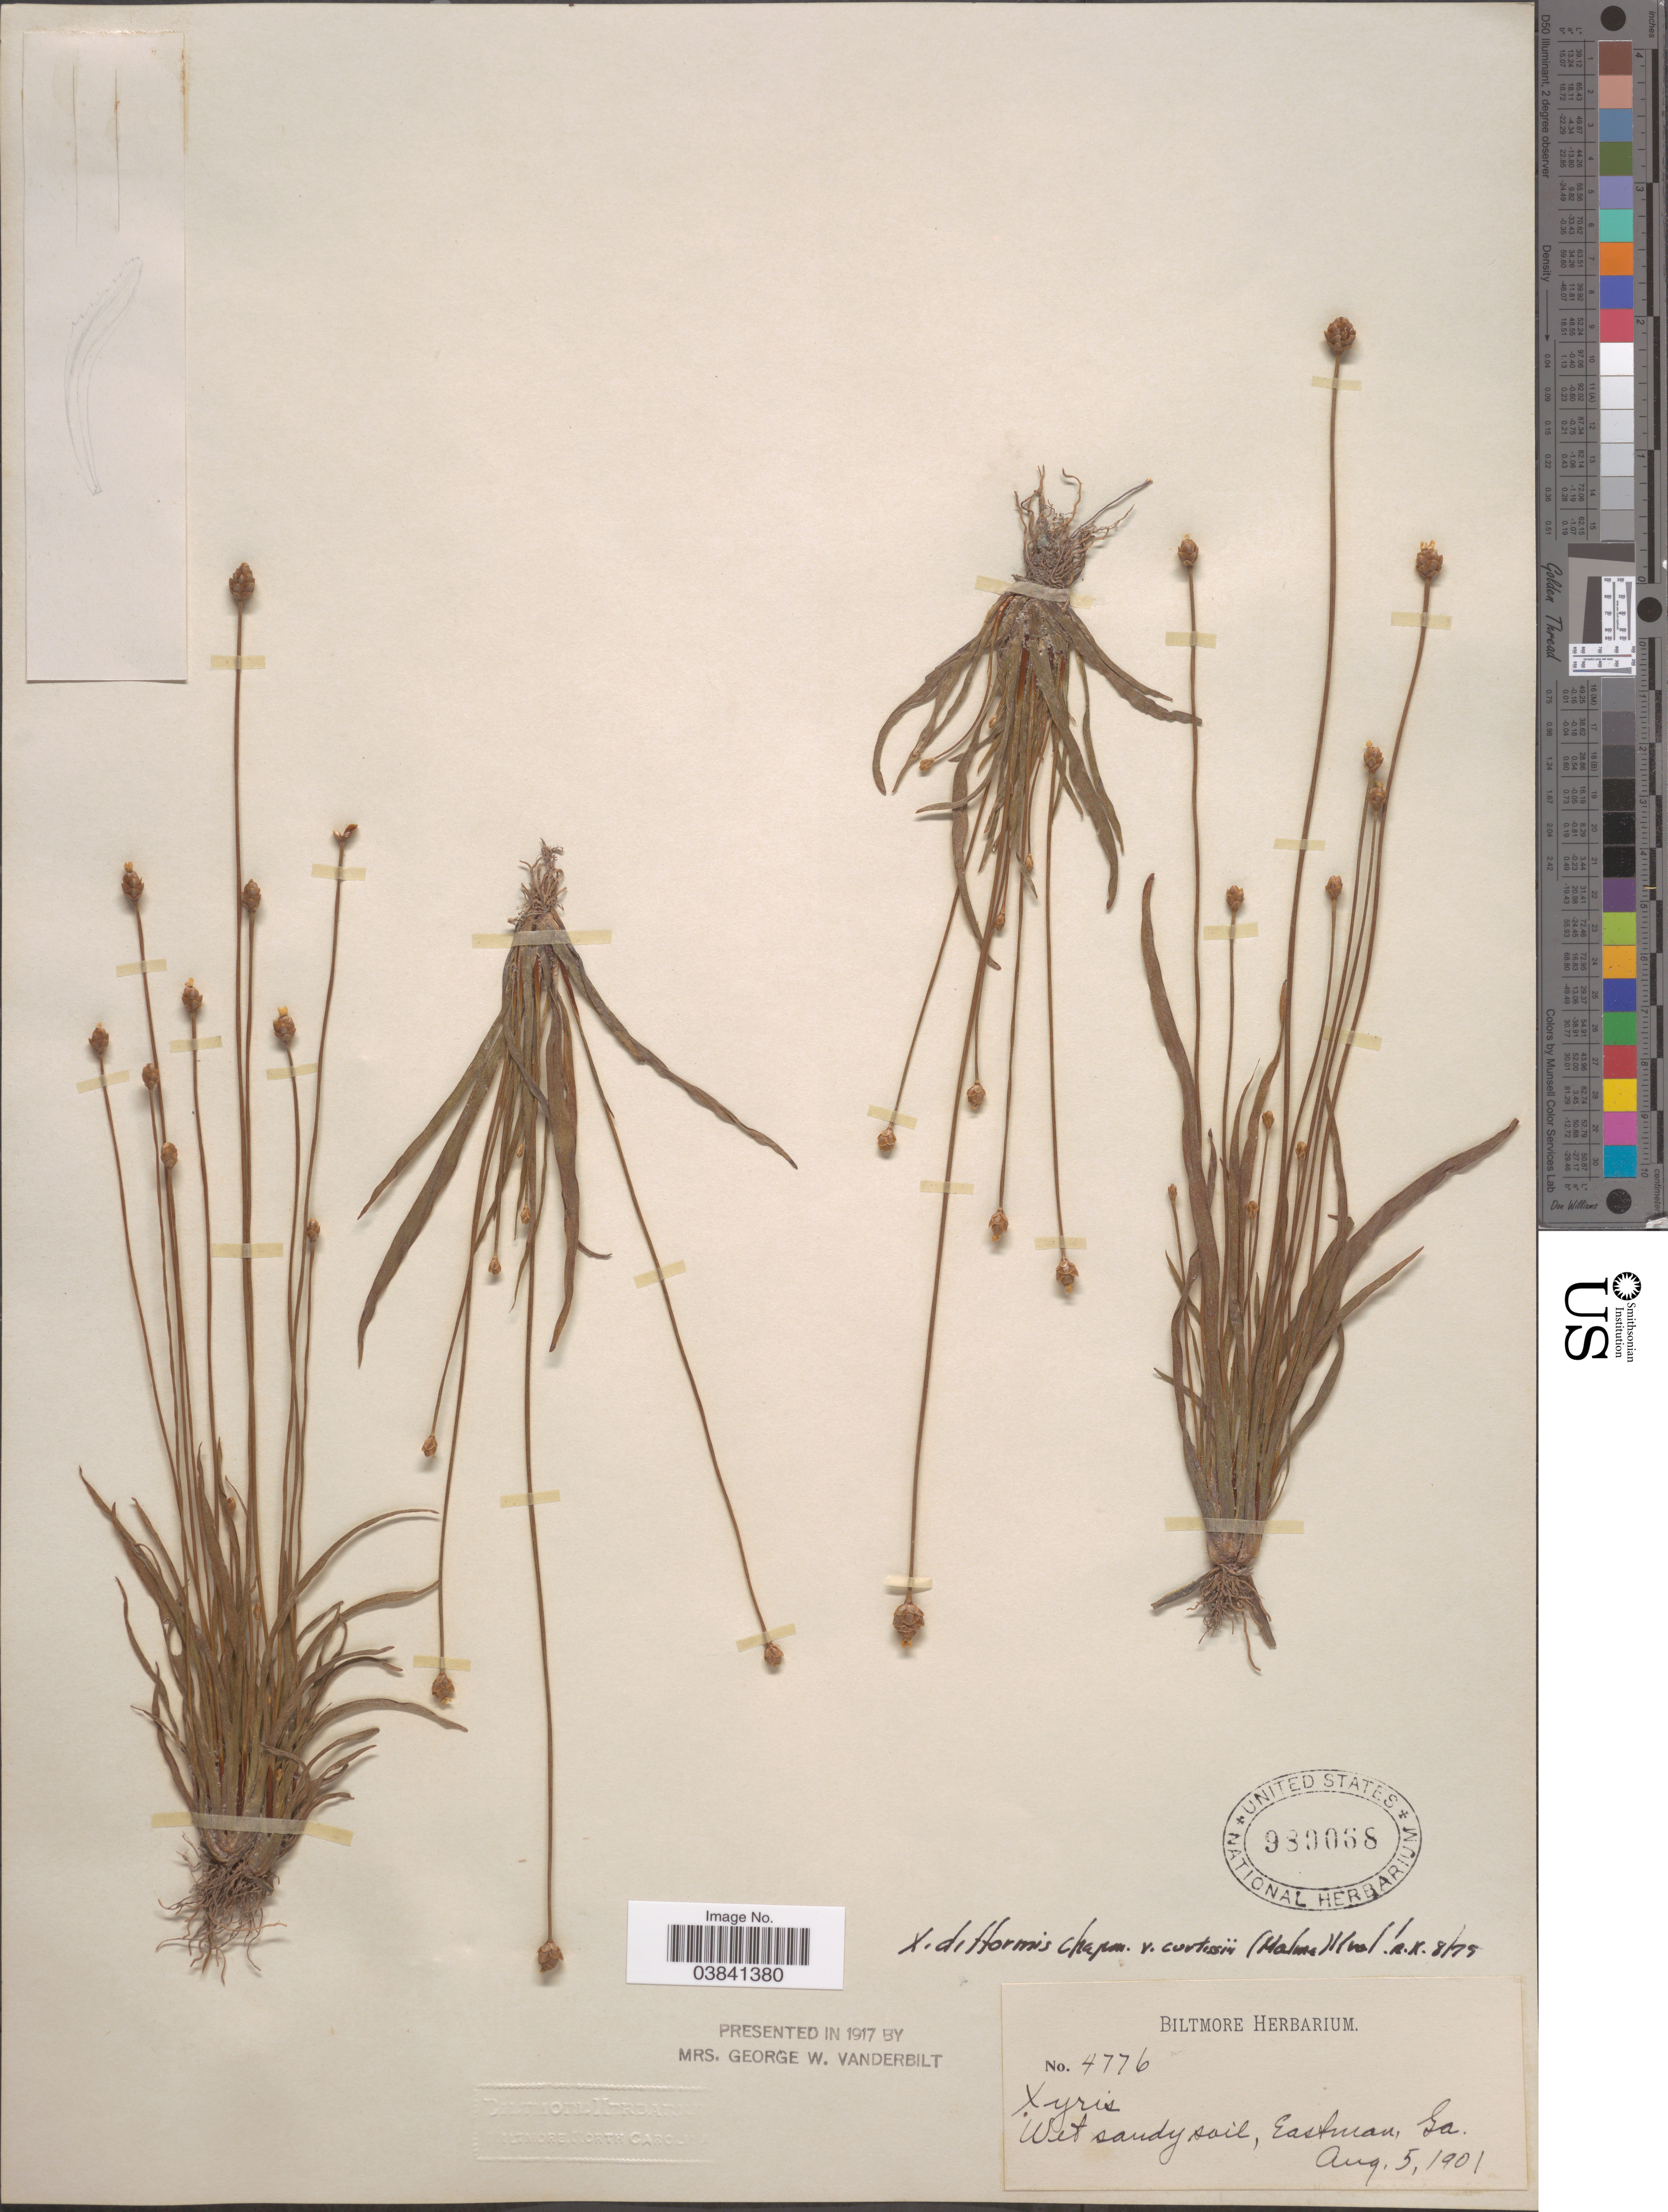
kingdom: Plantae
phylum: Tracheophyta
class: Liliopsida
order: Poales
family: Xyridaceae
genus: Xyris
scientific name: Xyris difformis var. curtissii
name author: (Malme) Kral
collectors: ex herb. Biltmore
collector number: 4776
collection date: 1901-08-05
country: United States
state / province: Georgia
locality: Wet sandy soil, Eastman.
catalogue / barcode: US 980068